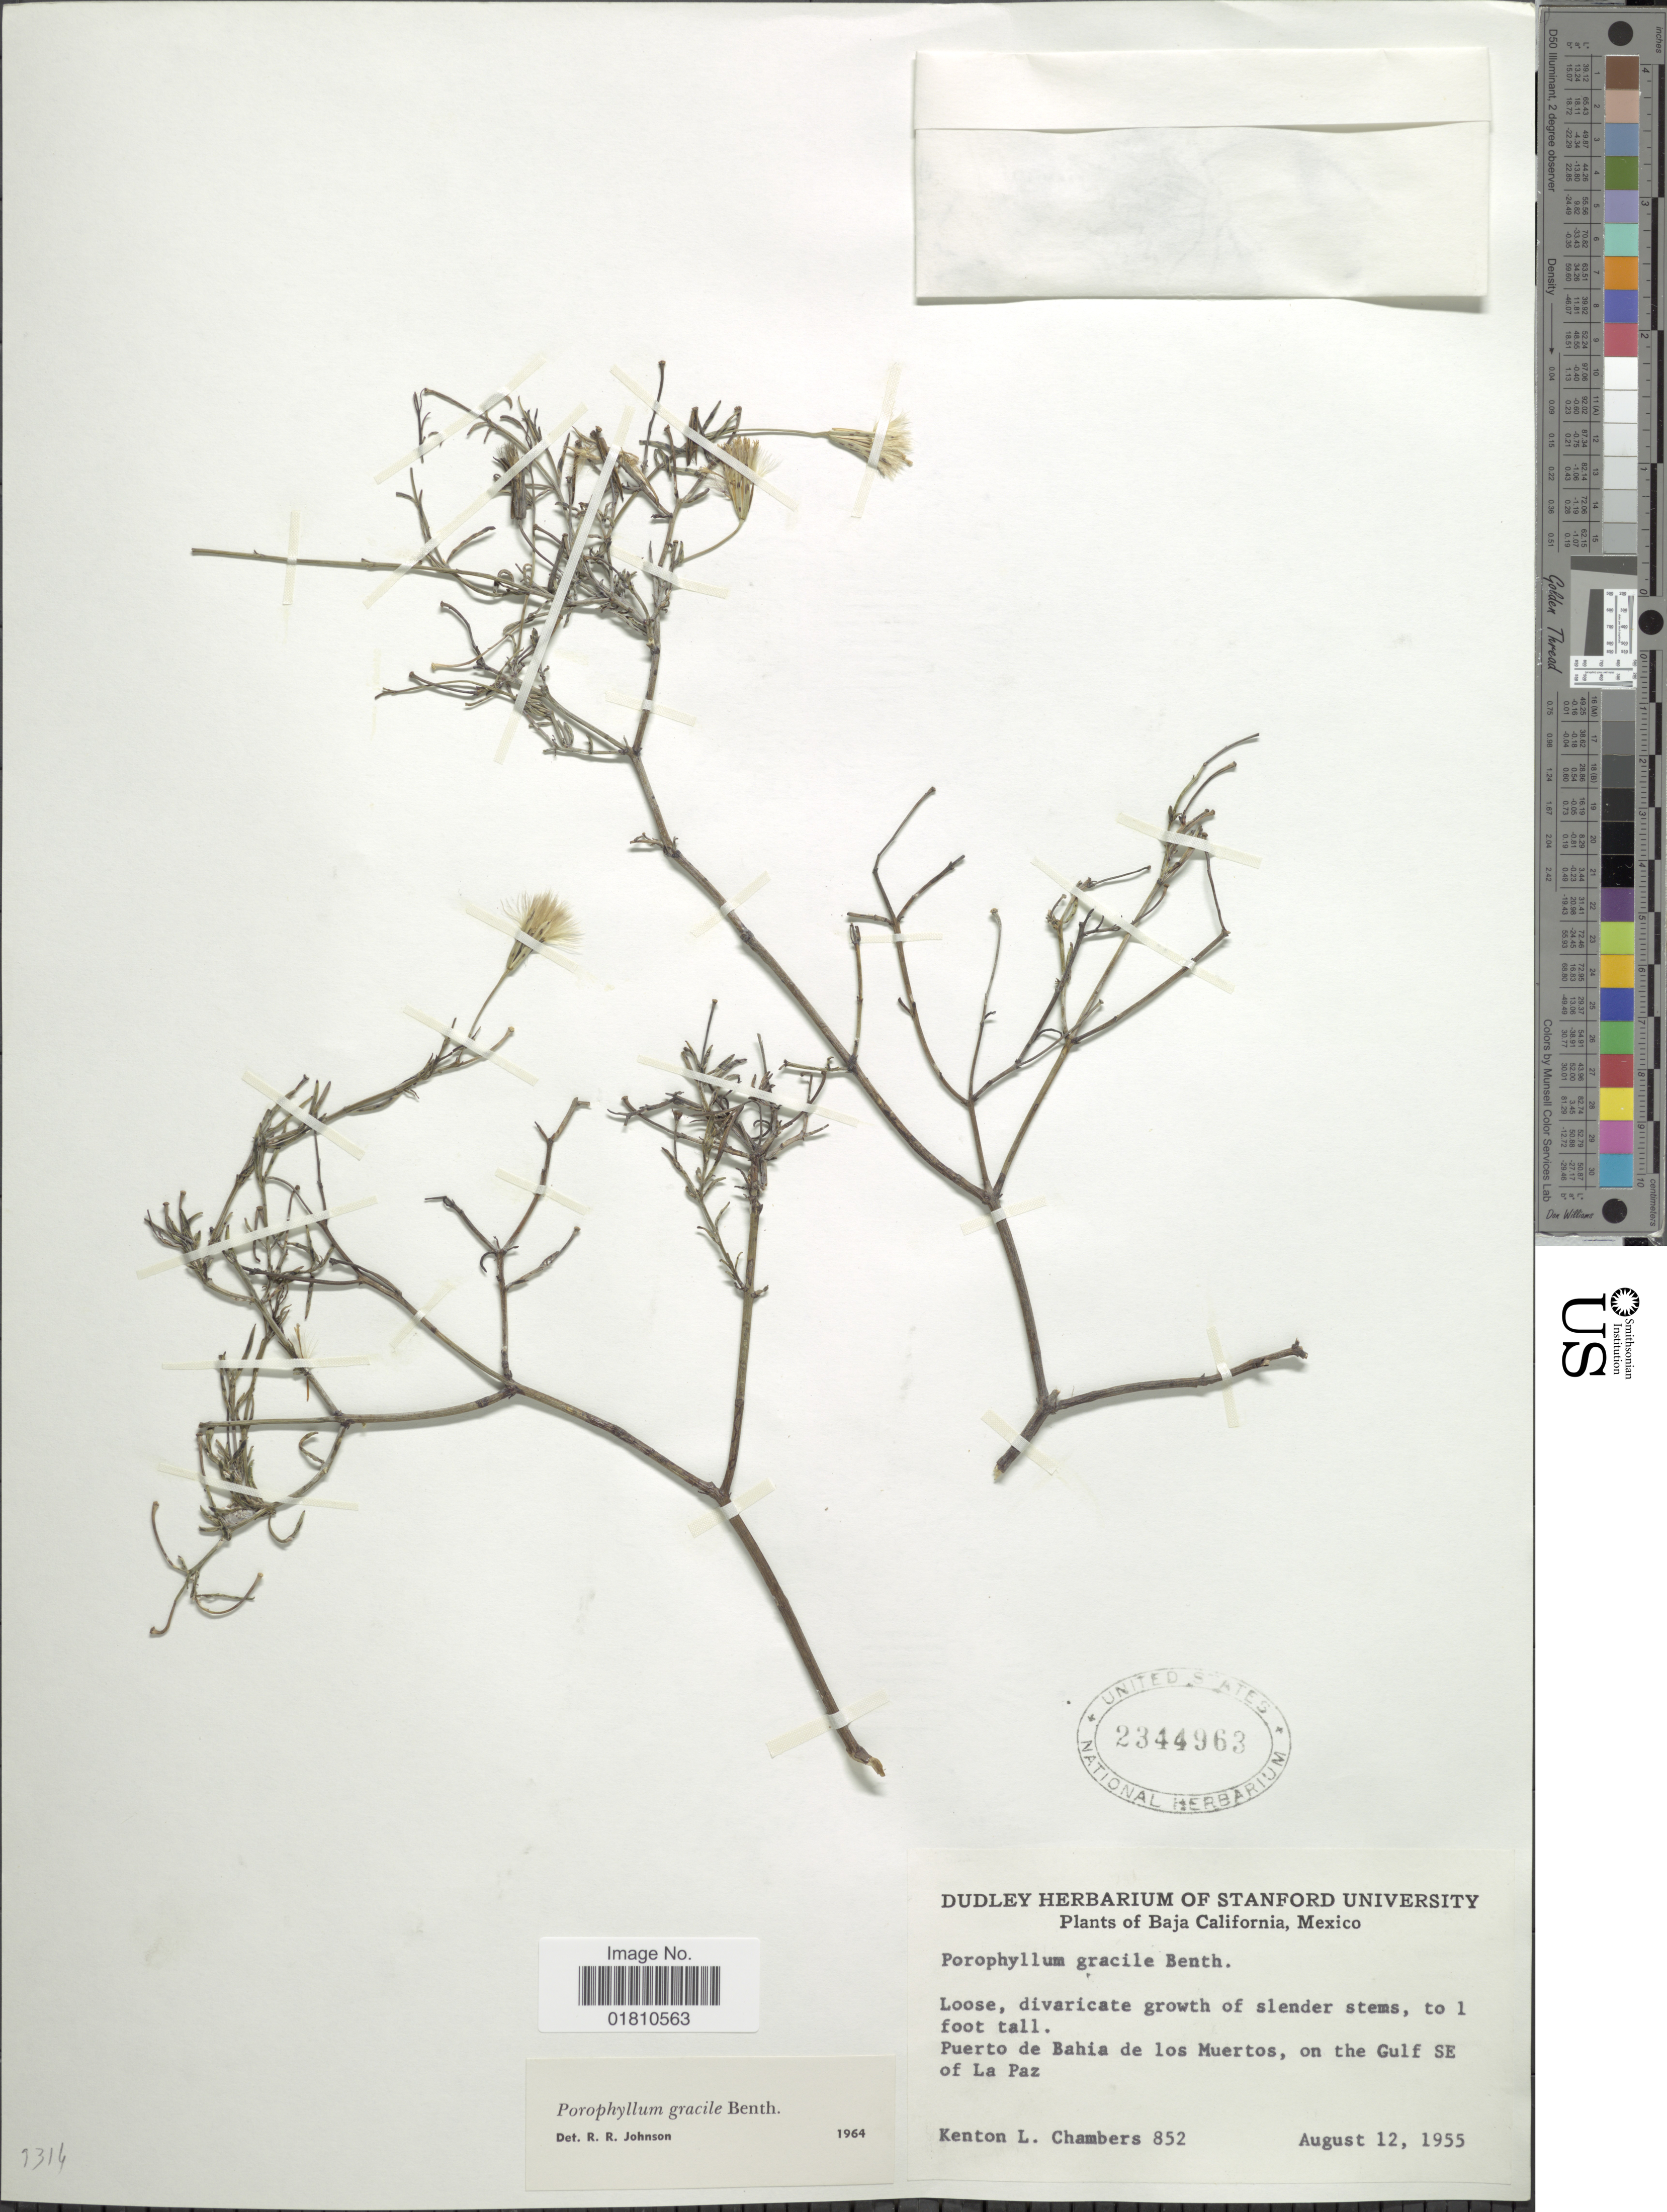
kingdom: Plantae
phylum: Tracheophyta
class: Magnoliopsida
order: Asterales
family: Asteraceae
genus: Porophyllum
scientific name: Porophyllum gracile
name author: Benth.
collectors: K. L. Chambers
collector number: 852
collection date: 1955-08-12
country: Mexico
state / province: Baja California Sur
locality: Puerto de Bahia de los Muertosm on the Gulf SE of La Paz.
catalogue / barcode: US 2344963